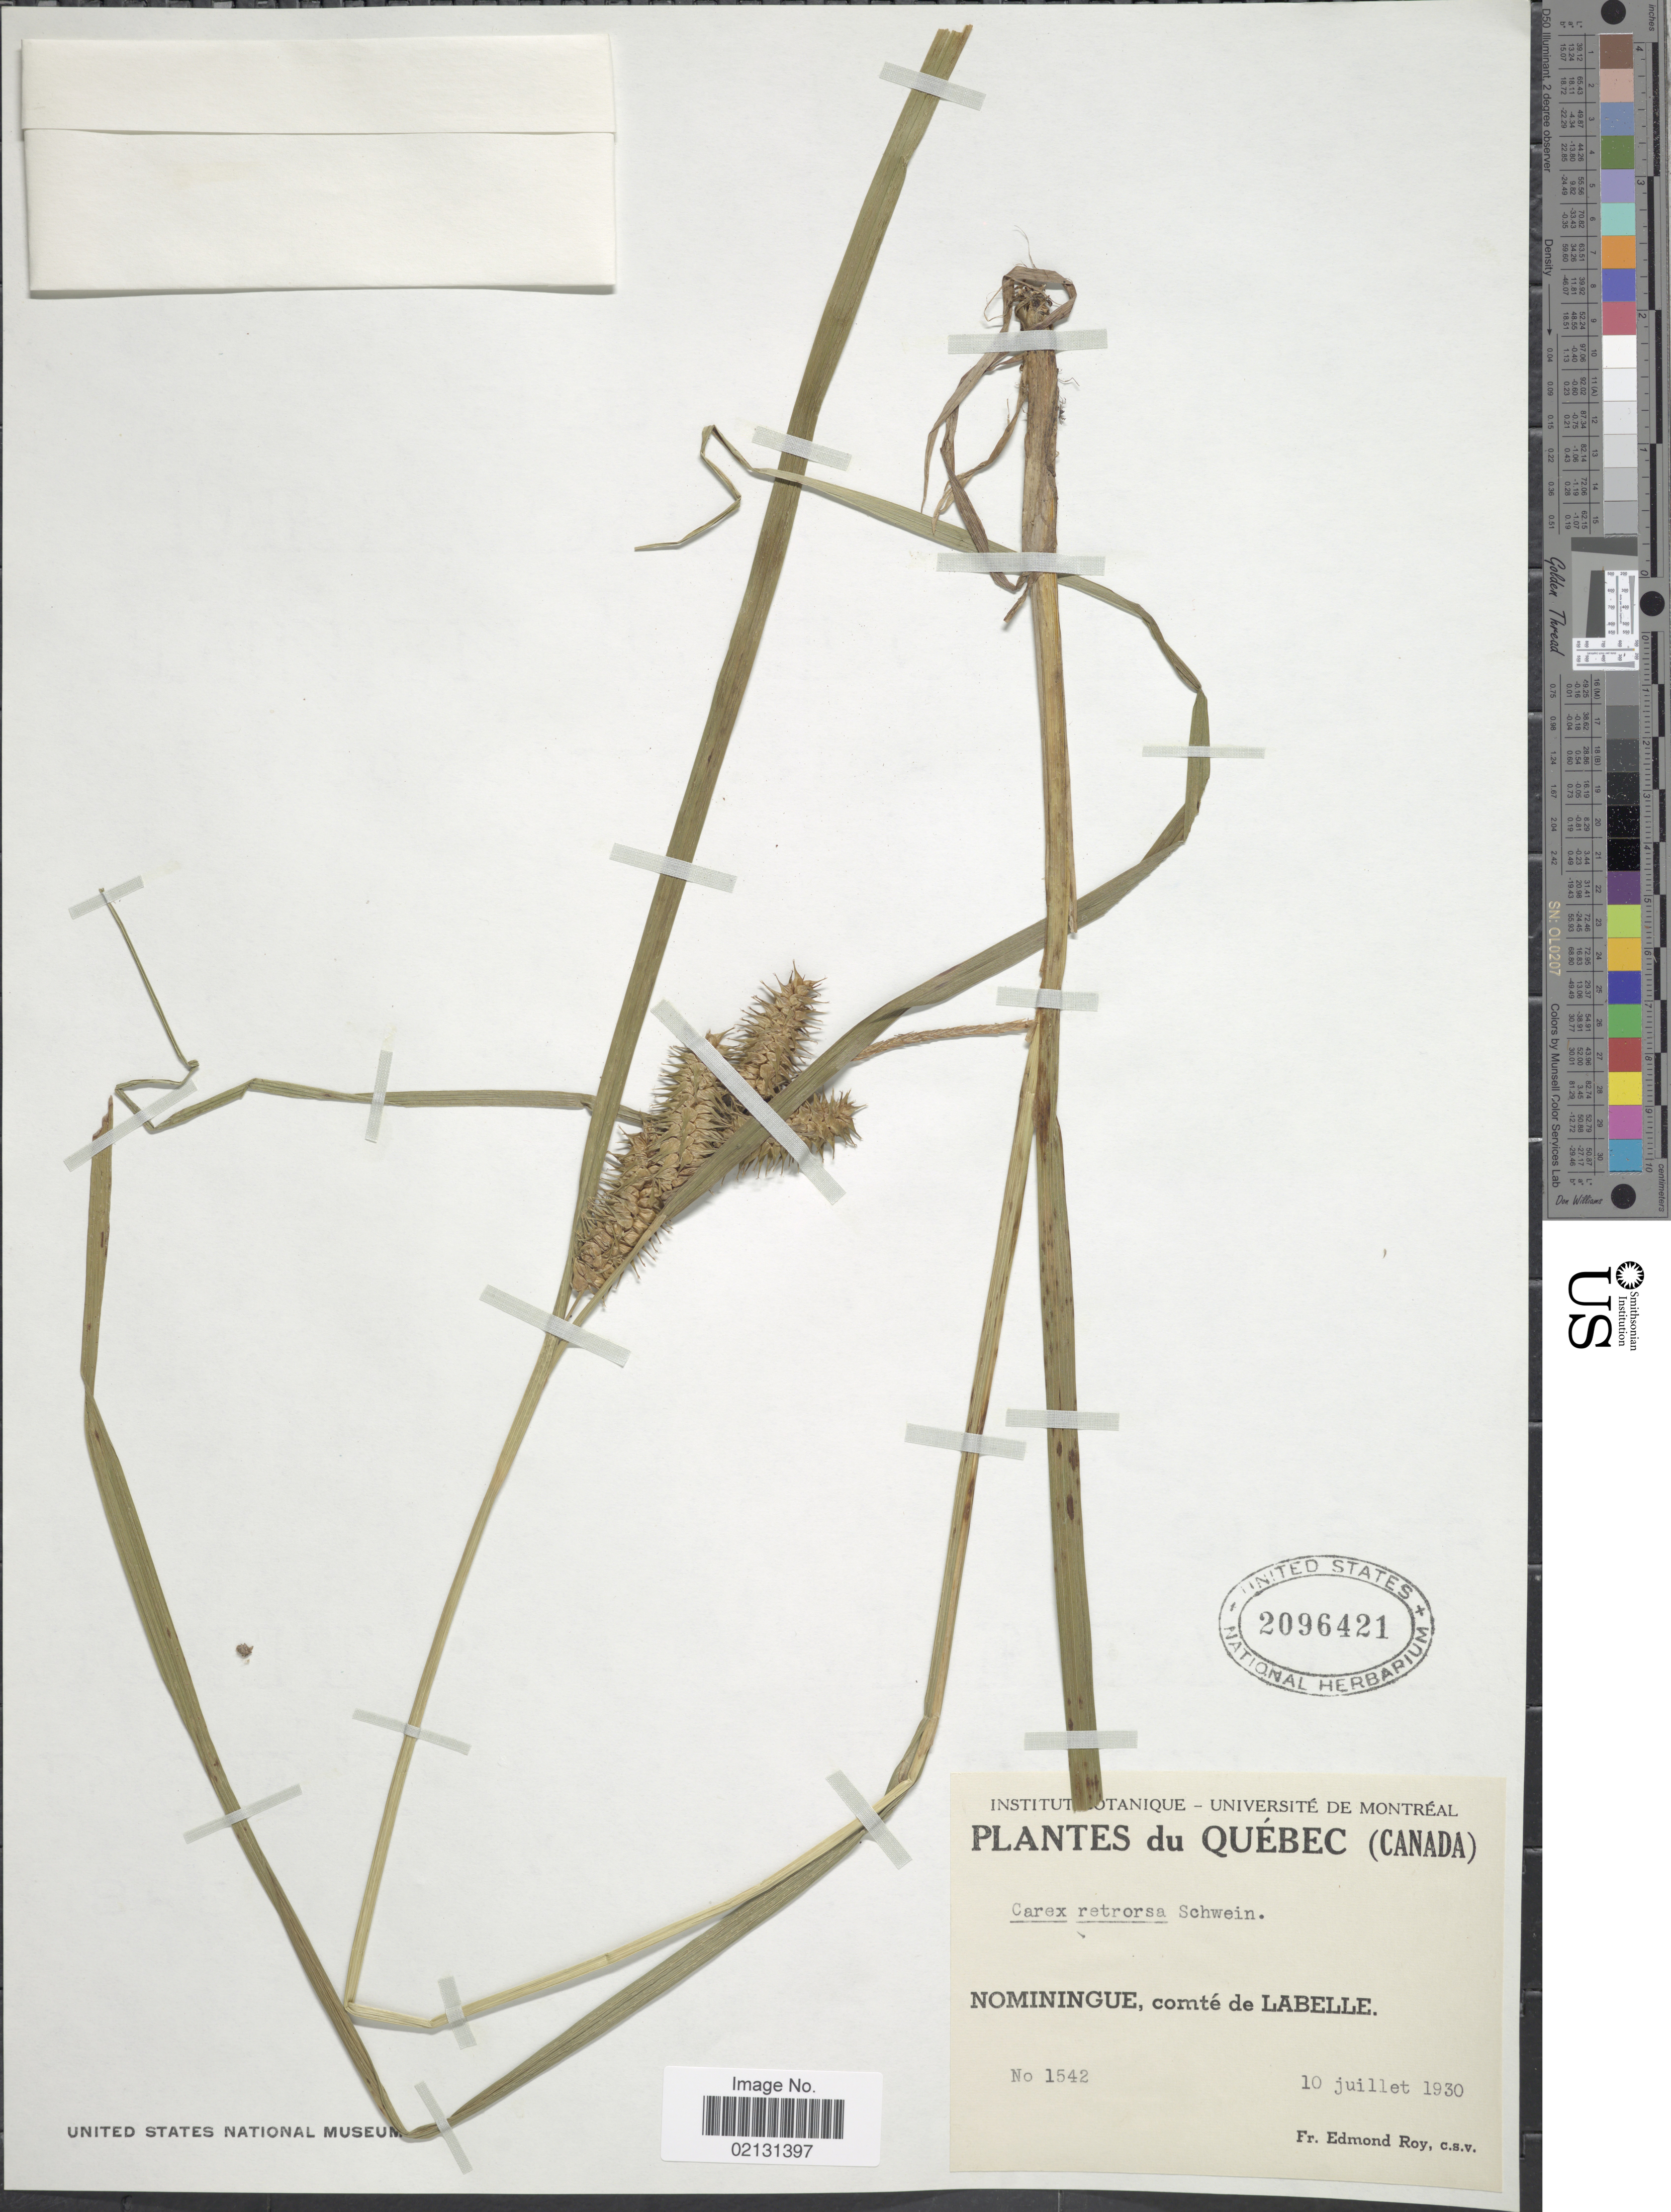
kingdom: Plantae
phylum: Tracheophyta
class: Liliopsida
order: Poales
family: Cyperaceae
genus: Carex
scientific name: Carex retrorsa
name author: Schwein.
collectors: E. Roy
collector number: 1542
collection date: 1930-07-10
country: Canada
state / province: Quebec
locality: Numiningue, comte de Labelle.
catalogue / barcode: US 2096421